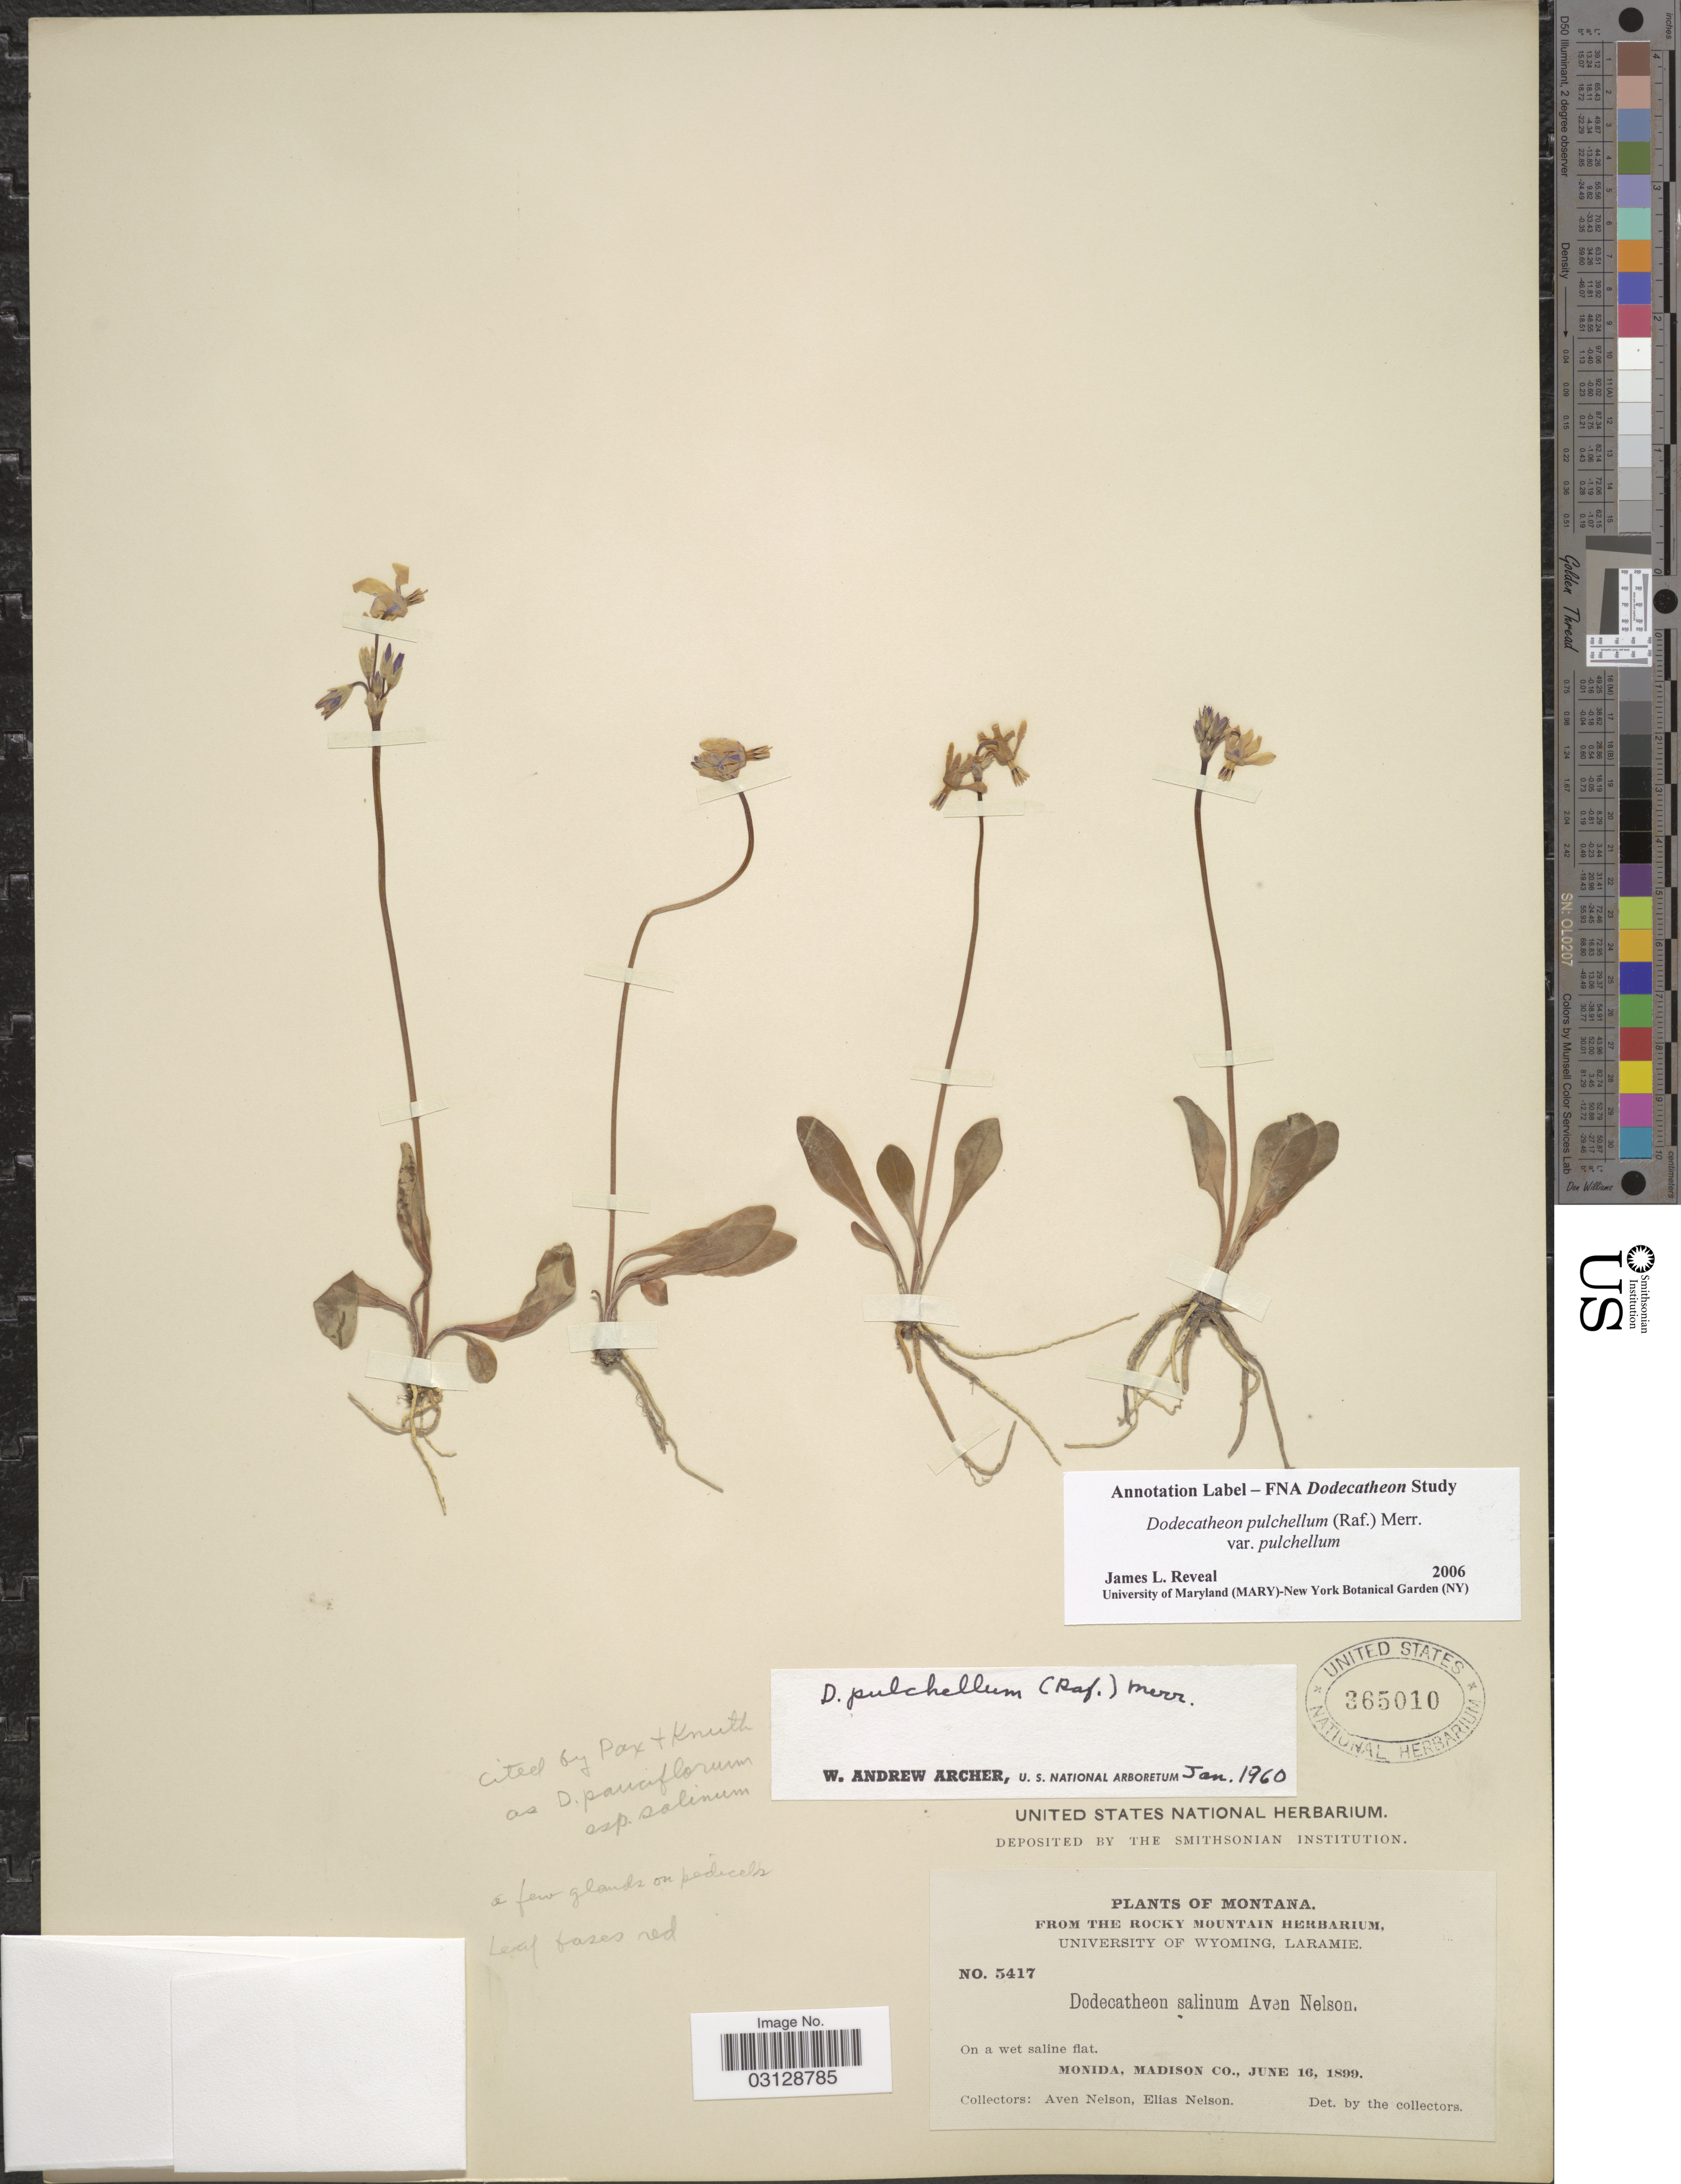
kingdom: Plantae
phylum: Tracheophyta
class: Magnoliopsida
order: Ericales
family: Primulaceae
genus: Dodecatheon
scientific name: Dodecatheon pulchellum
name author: (Raf.) Merr.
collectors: A. Nelson & E. Nelson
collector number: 5417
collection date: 1899-06-16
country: United States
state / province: Montana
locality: Monida, Madison Co.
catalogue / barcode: US 365010